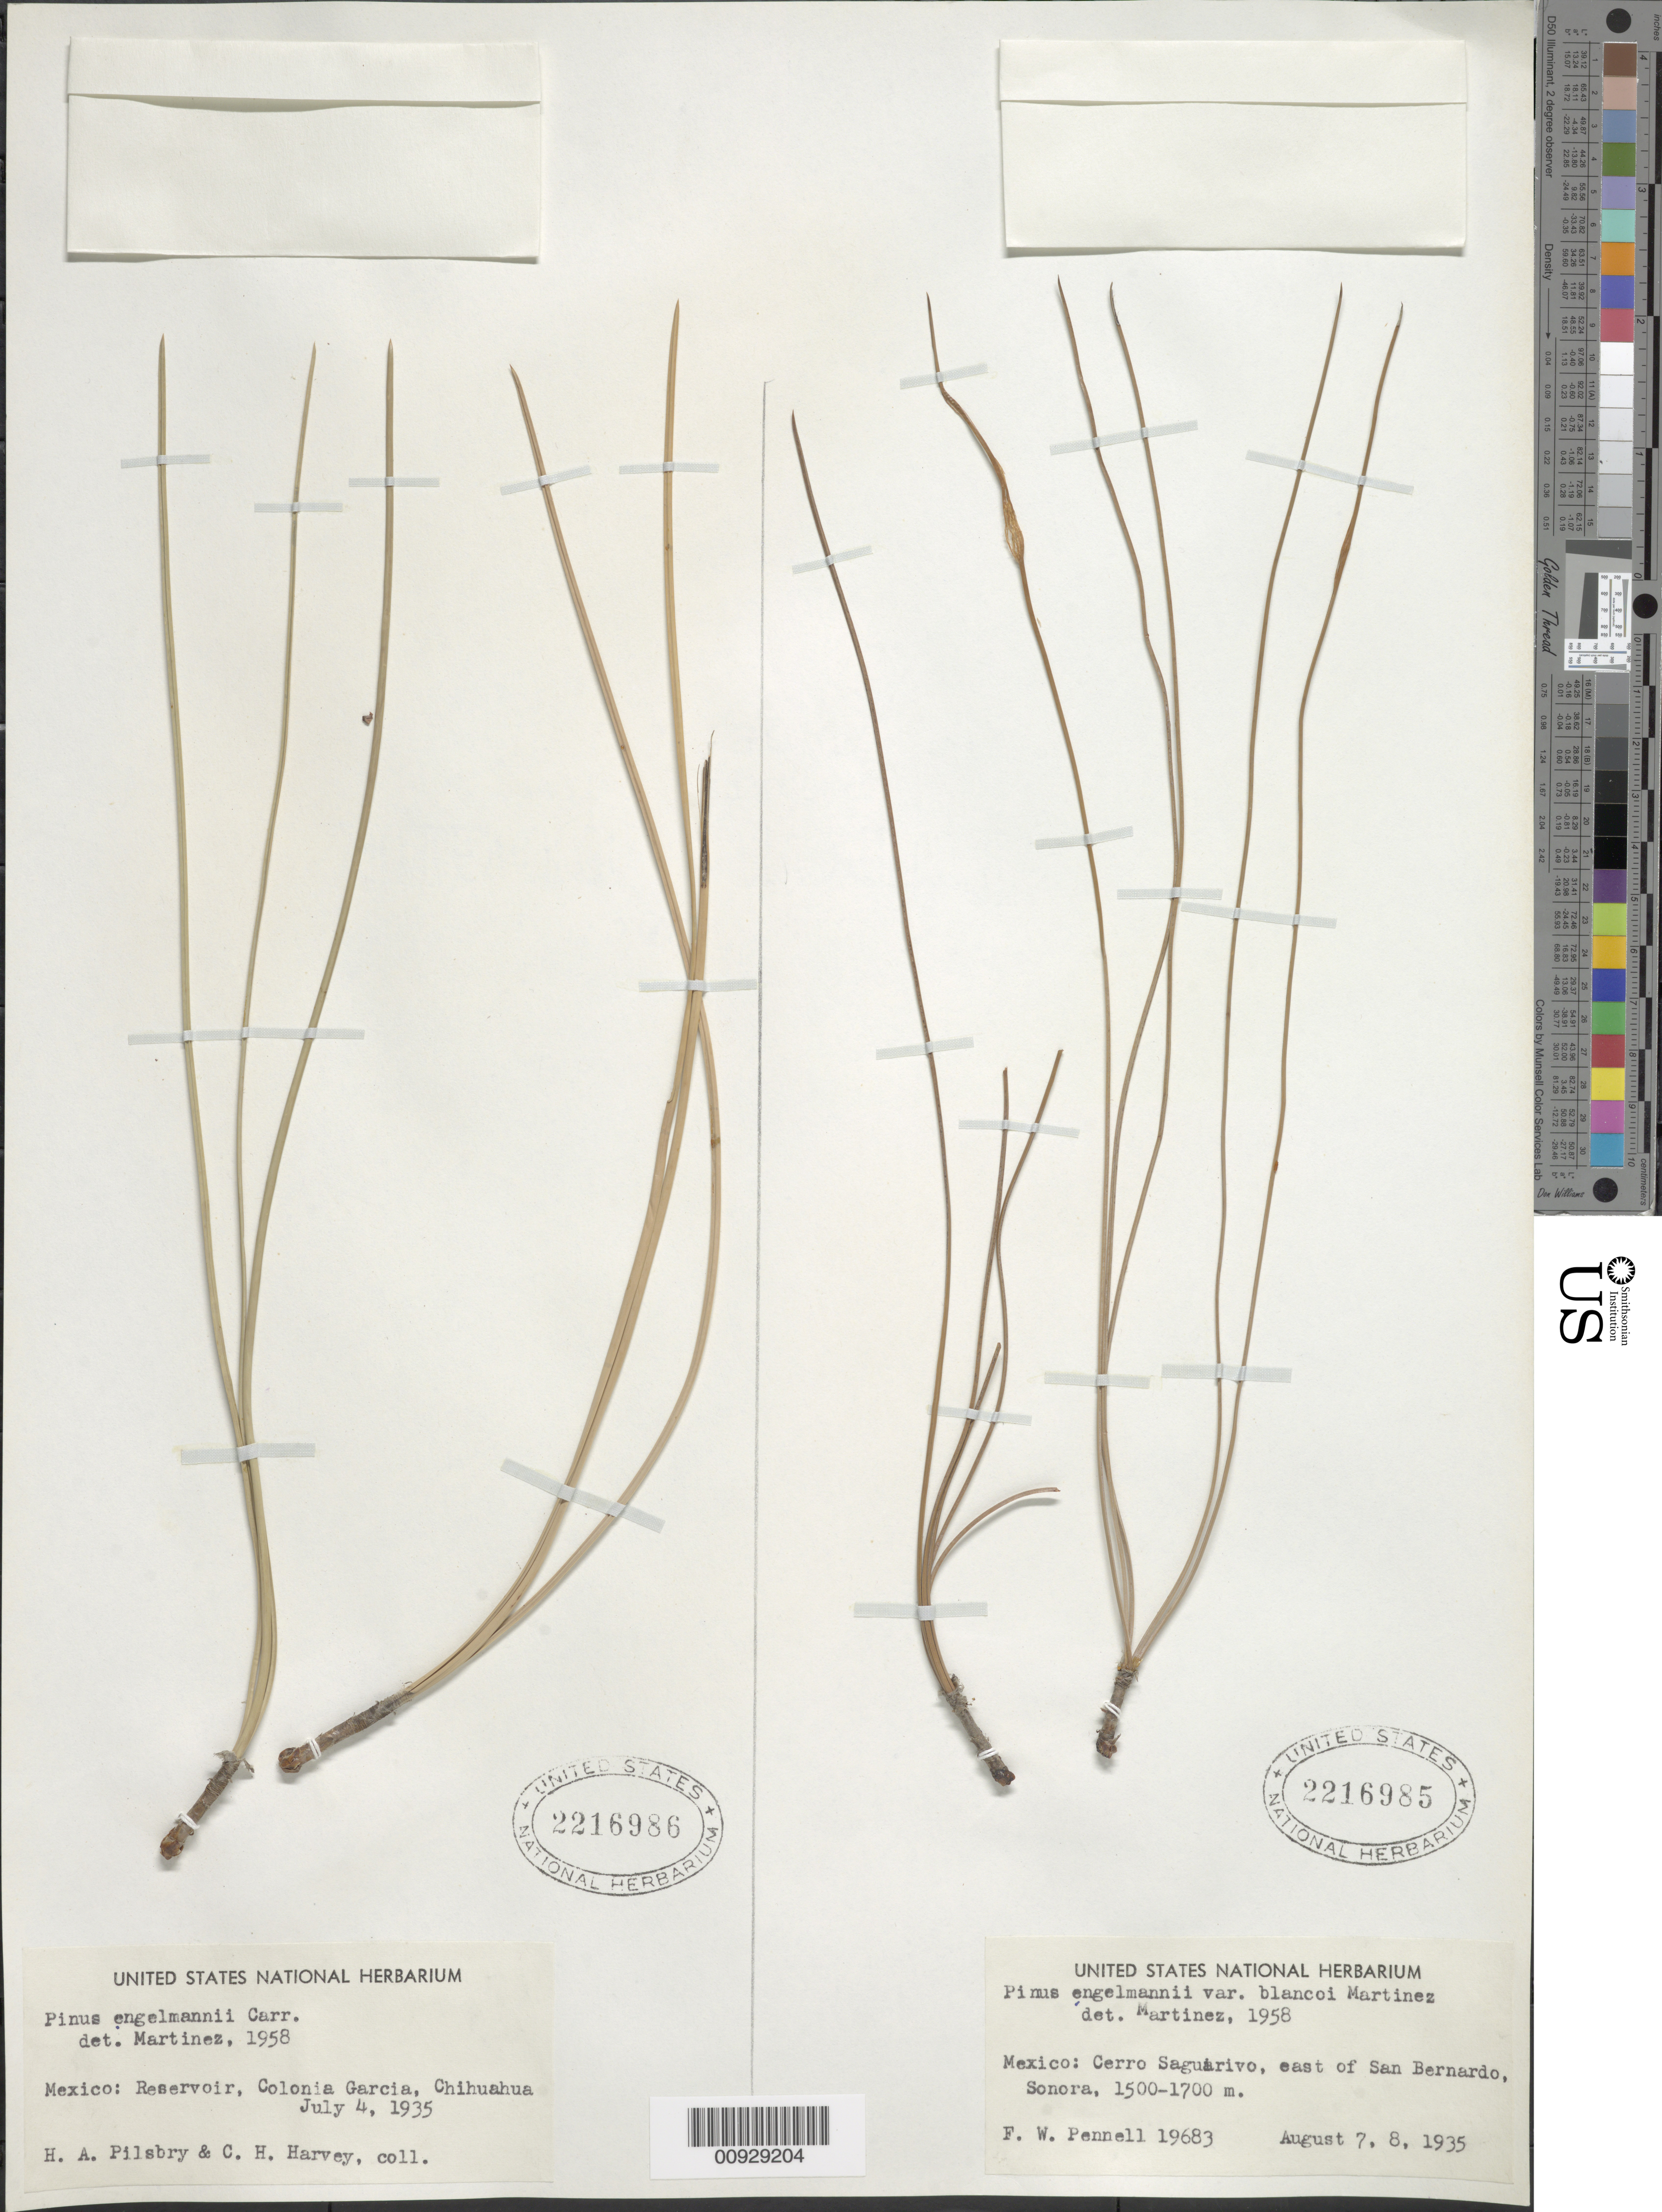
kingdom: Plantae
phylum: Tracheophyta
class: Pinopsida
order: Pinales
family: Pinaceae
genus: Pinus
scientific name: Pinus engelmannii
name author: Carrière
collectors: F. W. Pennell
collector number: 19683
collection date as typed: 07 Aug 1935 to 08 Aug 1935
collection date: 1935-08-07/1935-08-08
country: Mexico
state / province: Sonora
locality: Cerro Saguarivo, east of San Bernardo.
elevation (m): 1700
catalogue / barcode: US 2216985-2